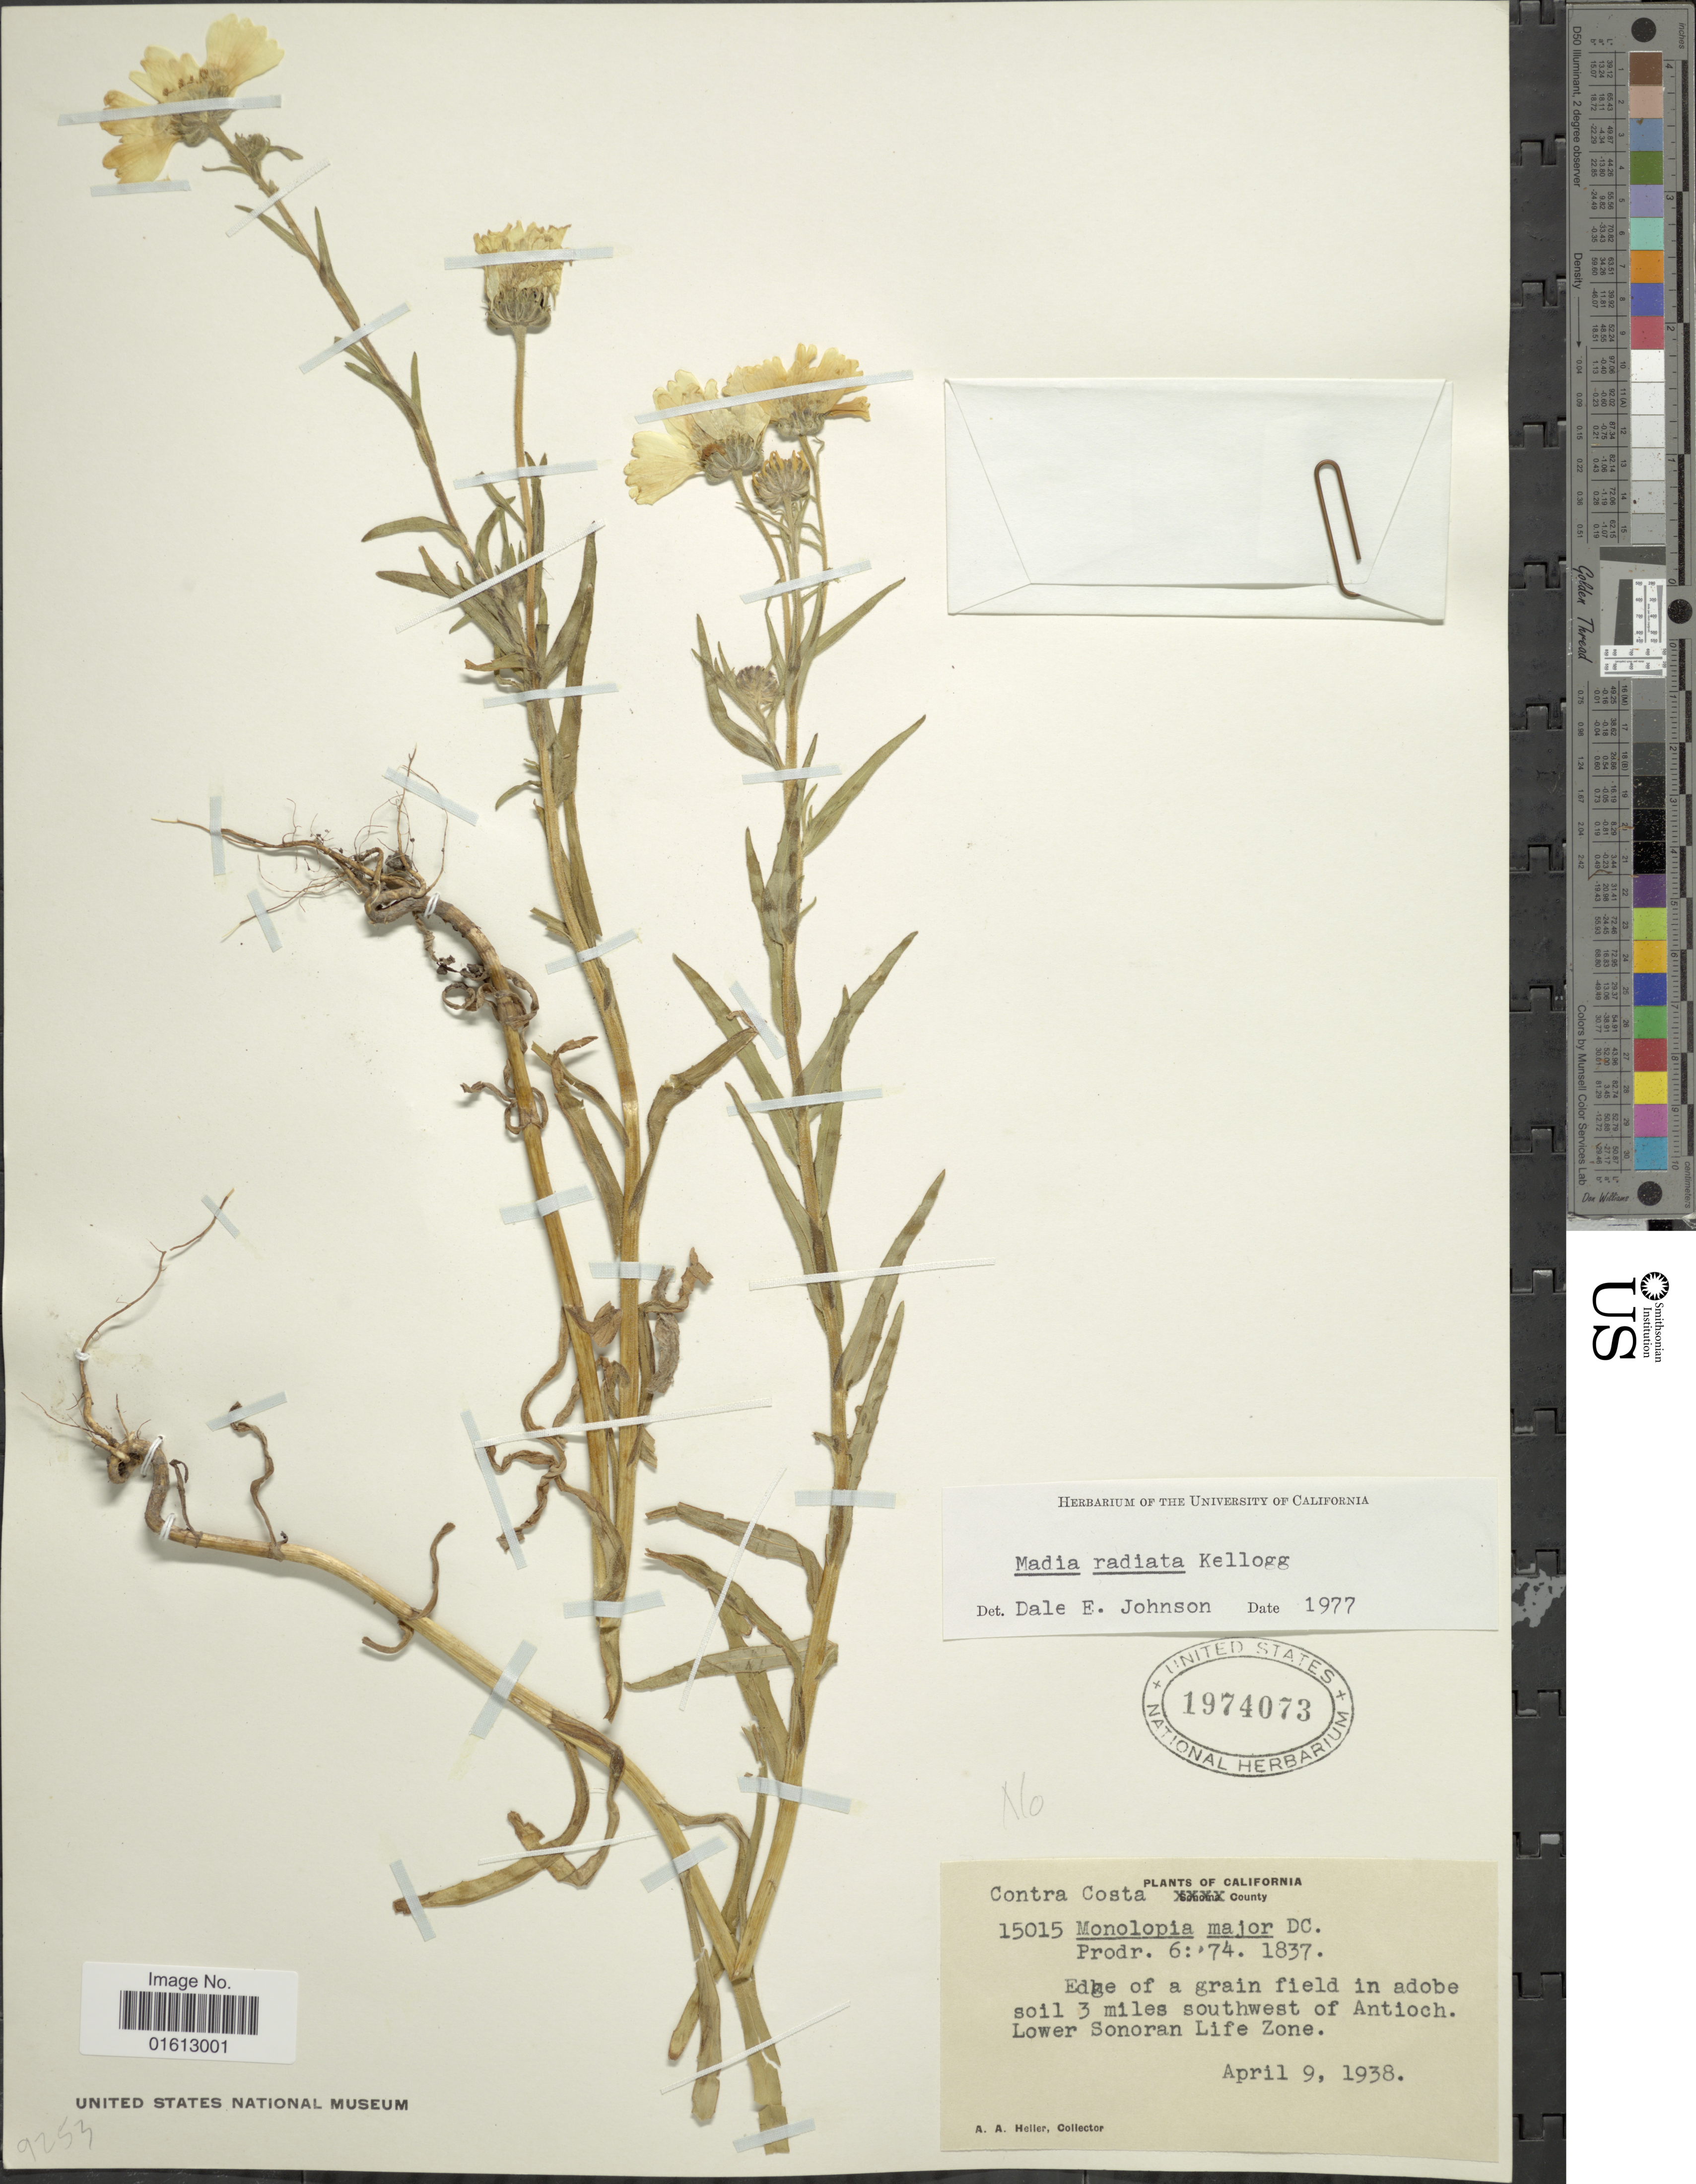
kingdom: Plantae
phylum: Tracheophyta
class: Magnoliopsida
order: Asterales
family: Asteraceae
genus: Madia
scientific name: Madia radiata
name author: Kellogg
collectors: A. A. Heller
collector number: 15015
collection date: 1938-04-09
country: United States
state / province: California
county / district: Contra Costa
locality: California, Contra Costa County, 3 miles southwest of Antioch. Lower Sonoran Life Zone.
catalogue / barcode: US 1974073